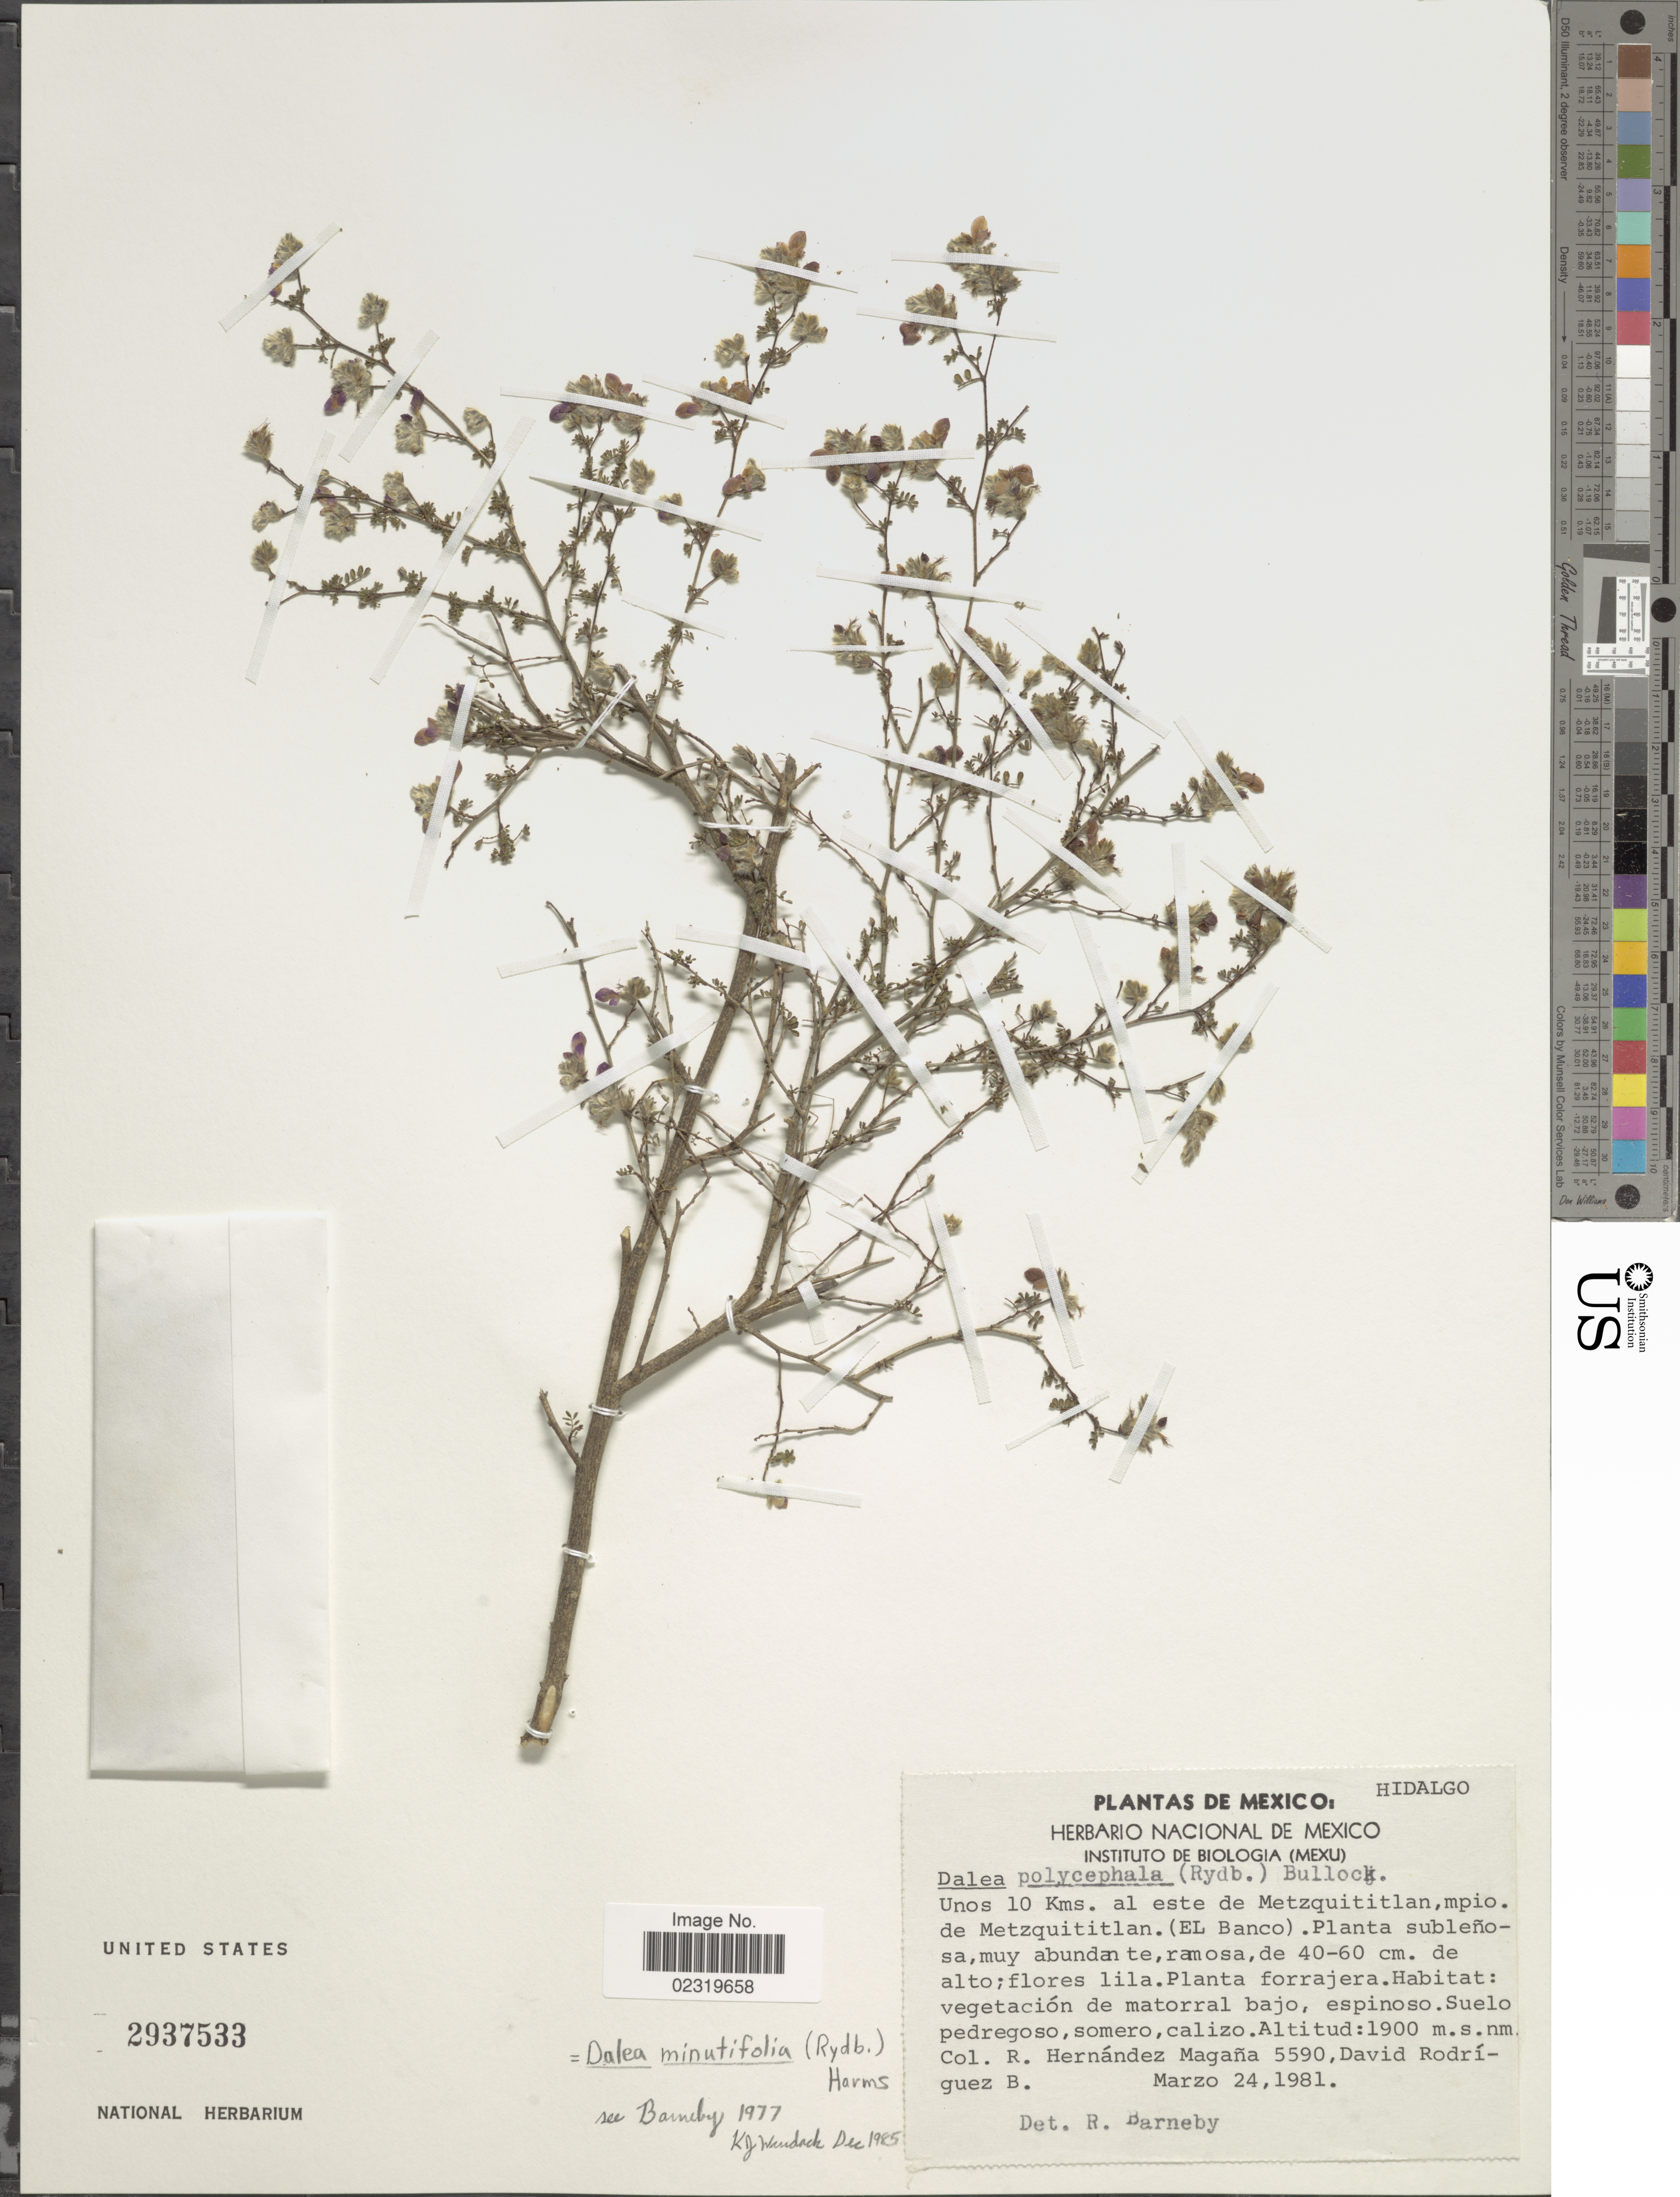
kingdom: Plantae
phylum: Tracheophyta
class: Magnoliopsida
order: Fabales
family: Fabaceae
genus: Dalea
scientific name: Dalea minutifolia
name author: (Rydb.) Harms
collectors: R. Hernández-M. & D. Rodríguez B.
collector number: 5590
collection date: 1981-03-24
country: Mexico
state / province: Hidalgo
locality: Unos 10 km al este de Metzquititla, mpio. de Metzquititlan (El Banco)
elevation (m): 1900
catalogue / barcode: US 2937533